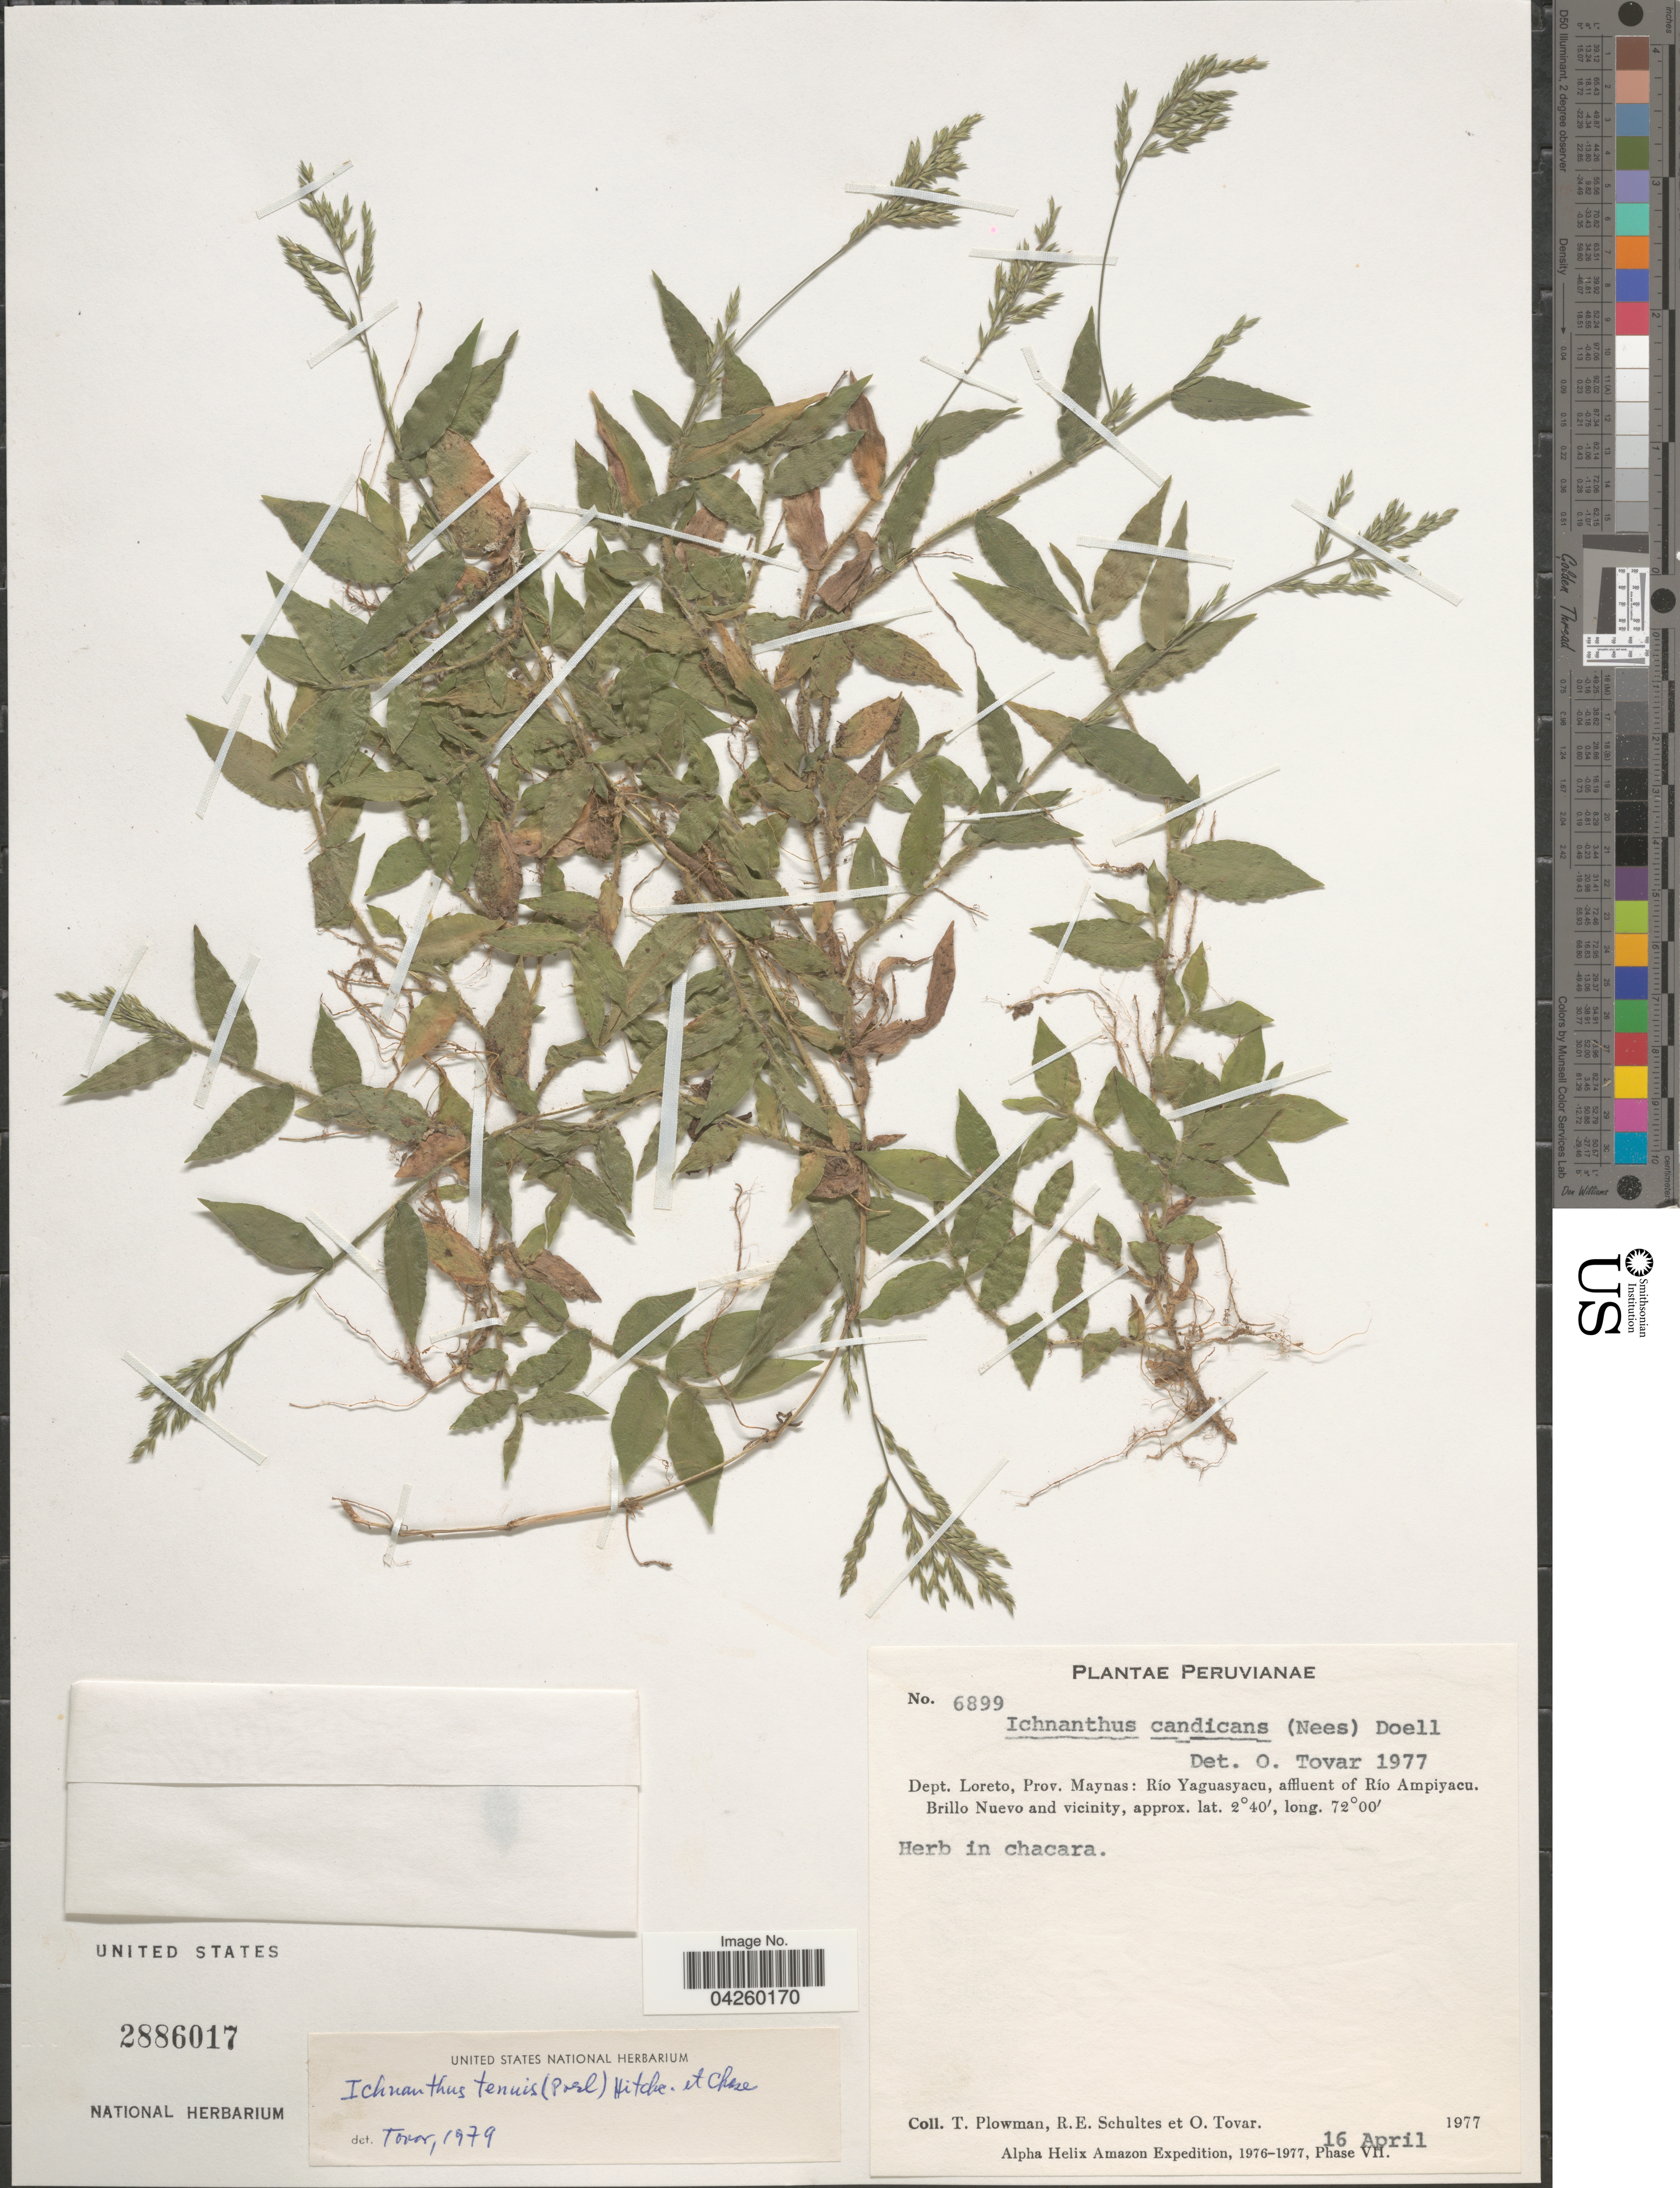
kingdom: Plantae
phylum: Tracheophyta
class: Liliopsida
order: Poales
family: Poaceae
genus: Ichnanthus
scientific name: Ichnanthus tenuis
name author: (J. Presl) Hitchc. & Chase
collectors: T. Plowman, R. E. Schultes & Ó. Tovar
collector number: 6899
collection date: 1977-04-16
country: Peru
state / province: Loreto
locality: Dept. Loreto, Prov. Maynas: Rio Yaguasyacu, affluent of Río Ampiyacu. Brillo Nuevo and vicinity. Alpha Helix Amazon Expedition, 1976-1977, Phase VII.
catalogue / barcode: US 2886017